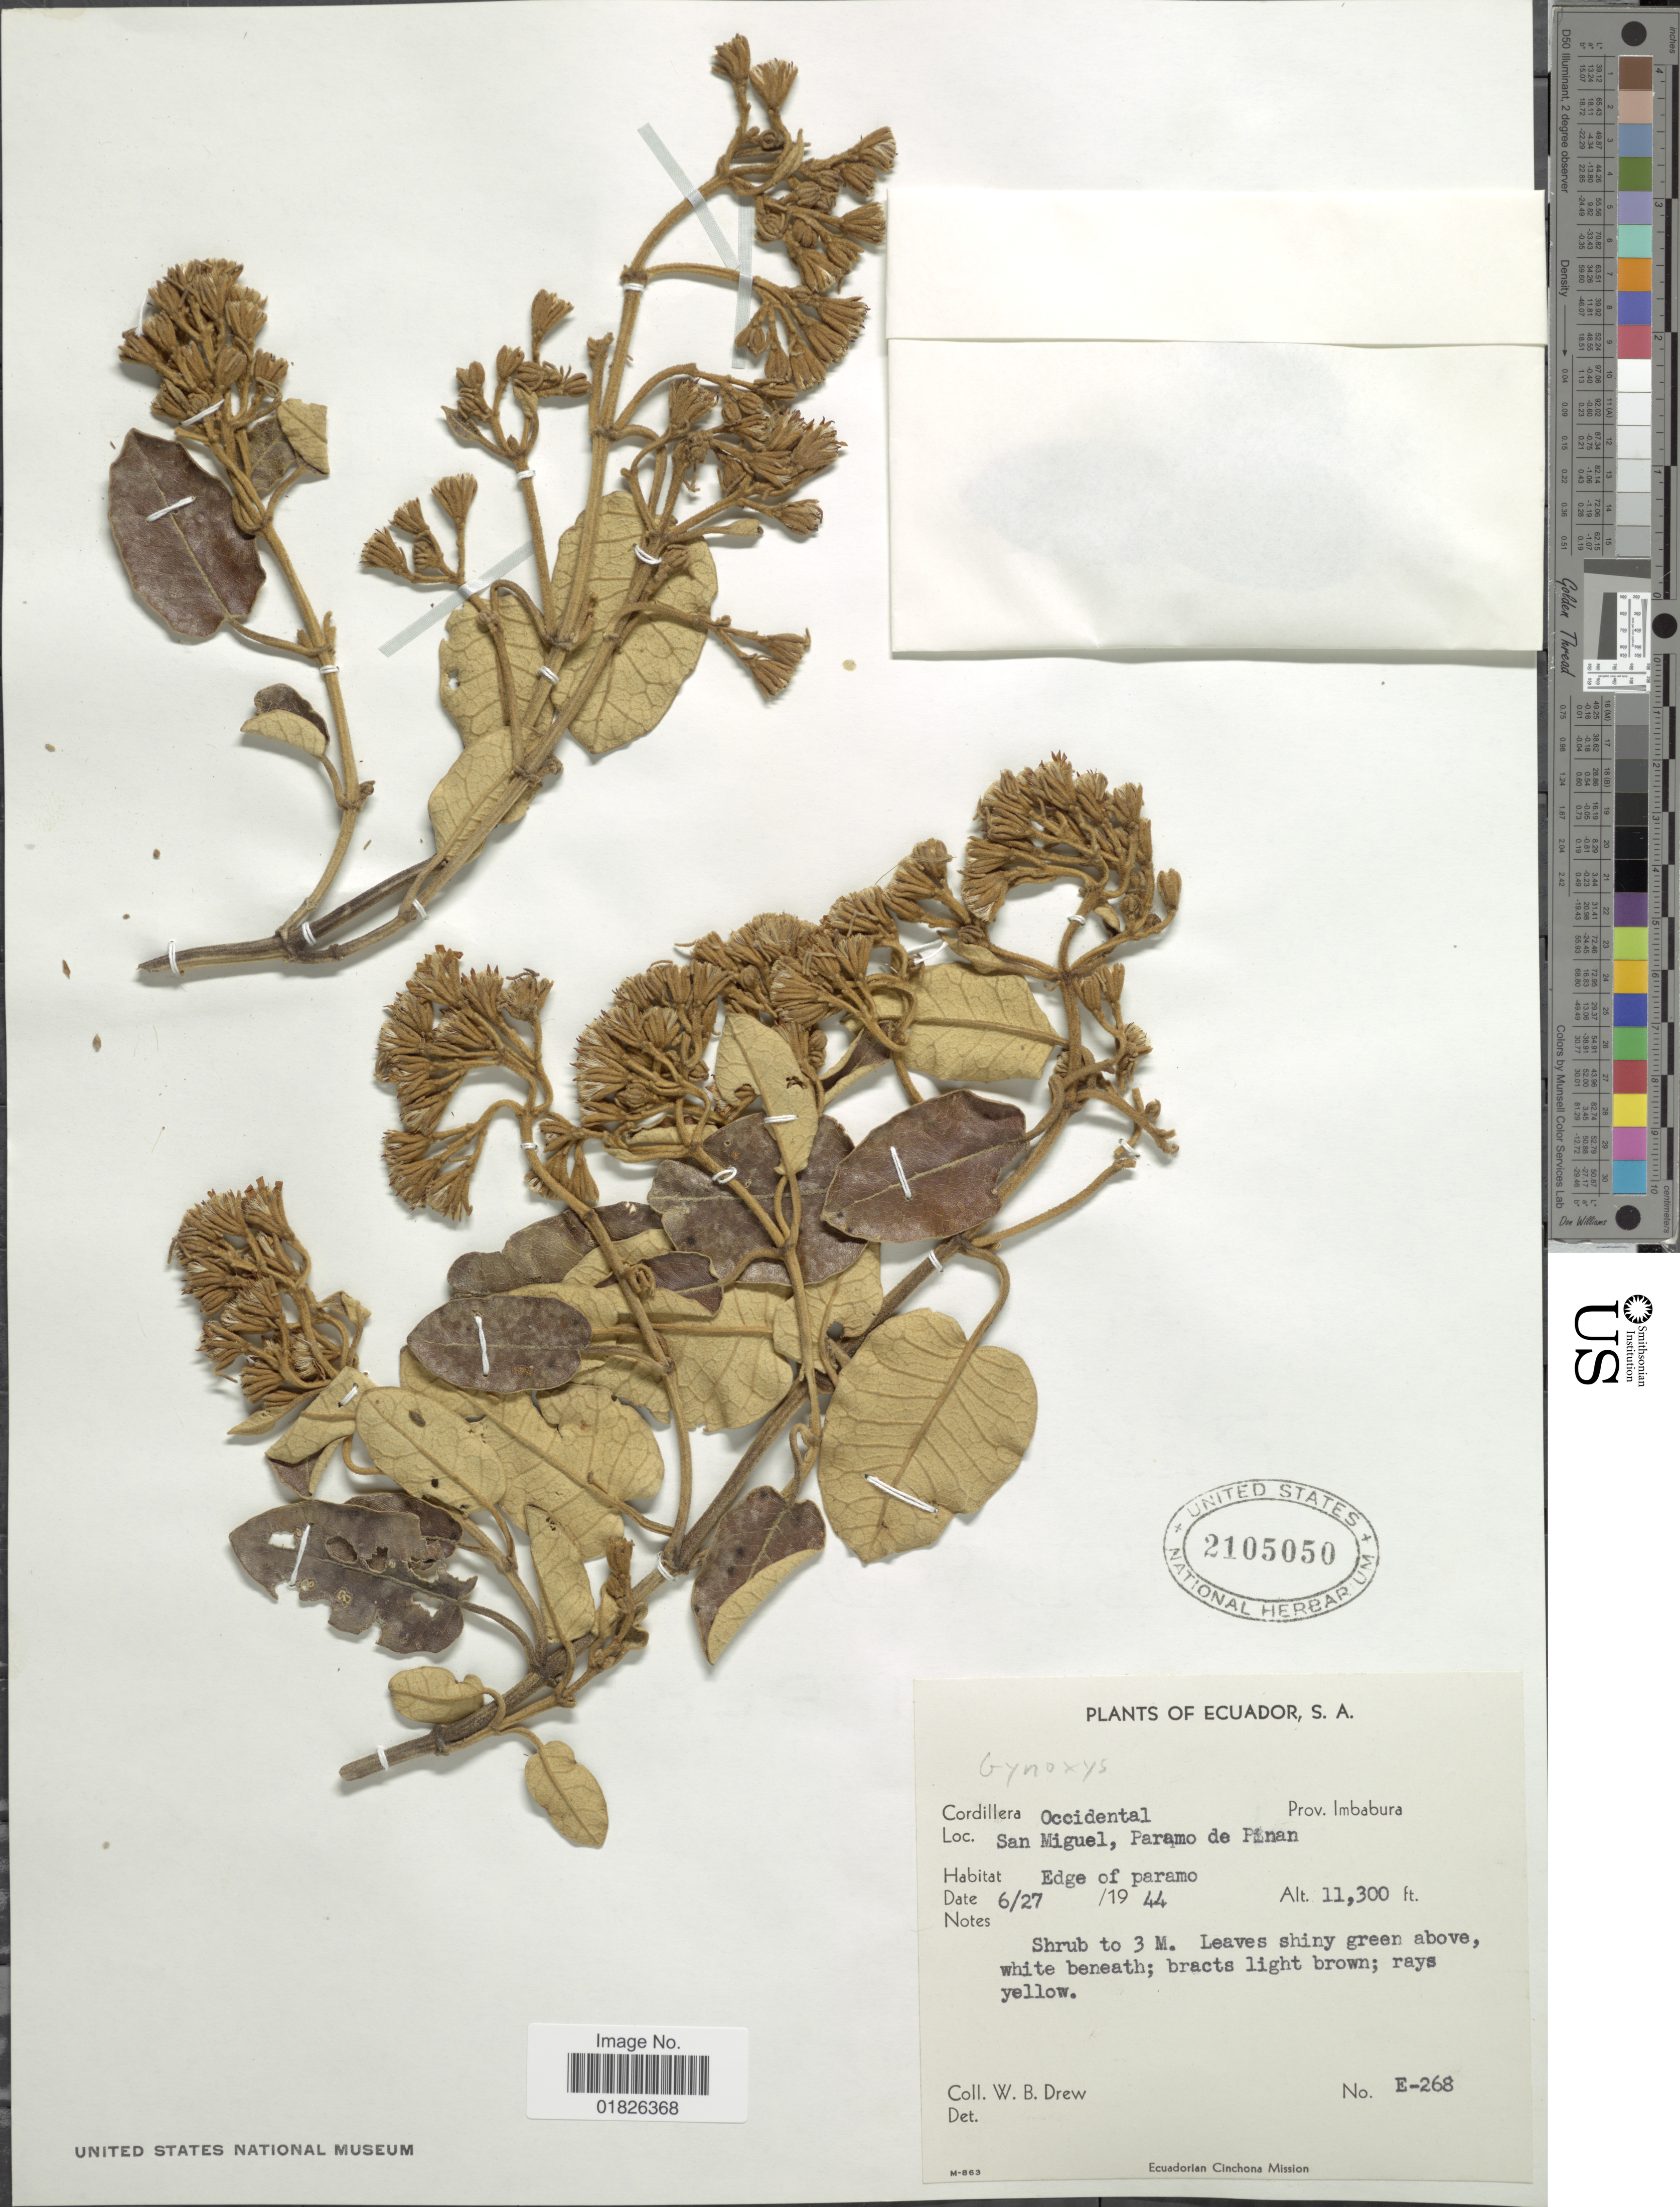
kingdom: Plantae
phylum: Tracheophyta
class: Magnoliopsida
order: Asterales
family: Asteraceae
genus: Gynoxys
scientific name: Gynoxys ignaciana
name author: Cuatrec.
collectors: W. B. Drew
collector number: E-268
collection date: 1944-06-27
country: Ecuador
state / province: Imbabura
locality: Cordillera Occidental, Prov. Imbabura, San Miguel, Paramo de Pinan, edge of paramo.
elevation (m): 3444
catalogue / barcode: US 2105050